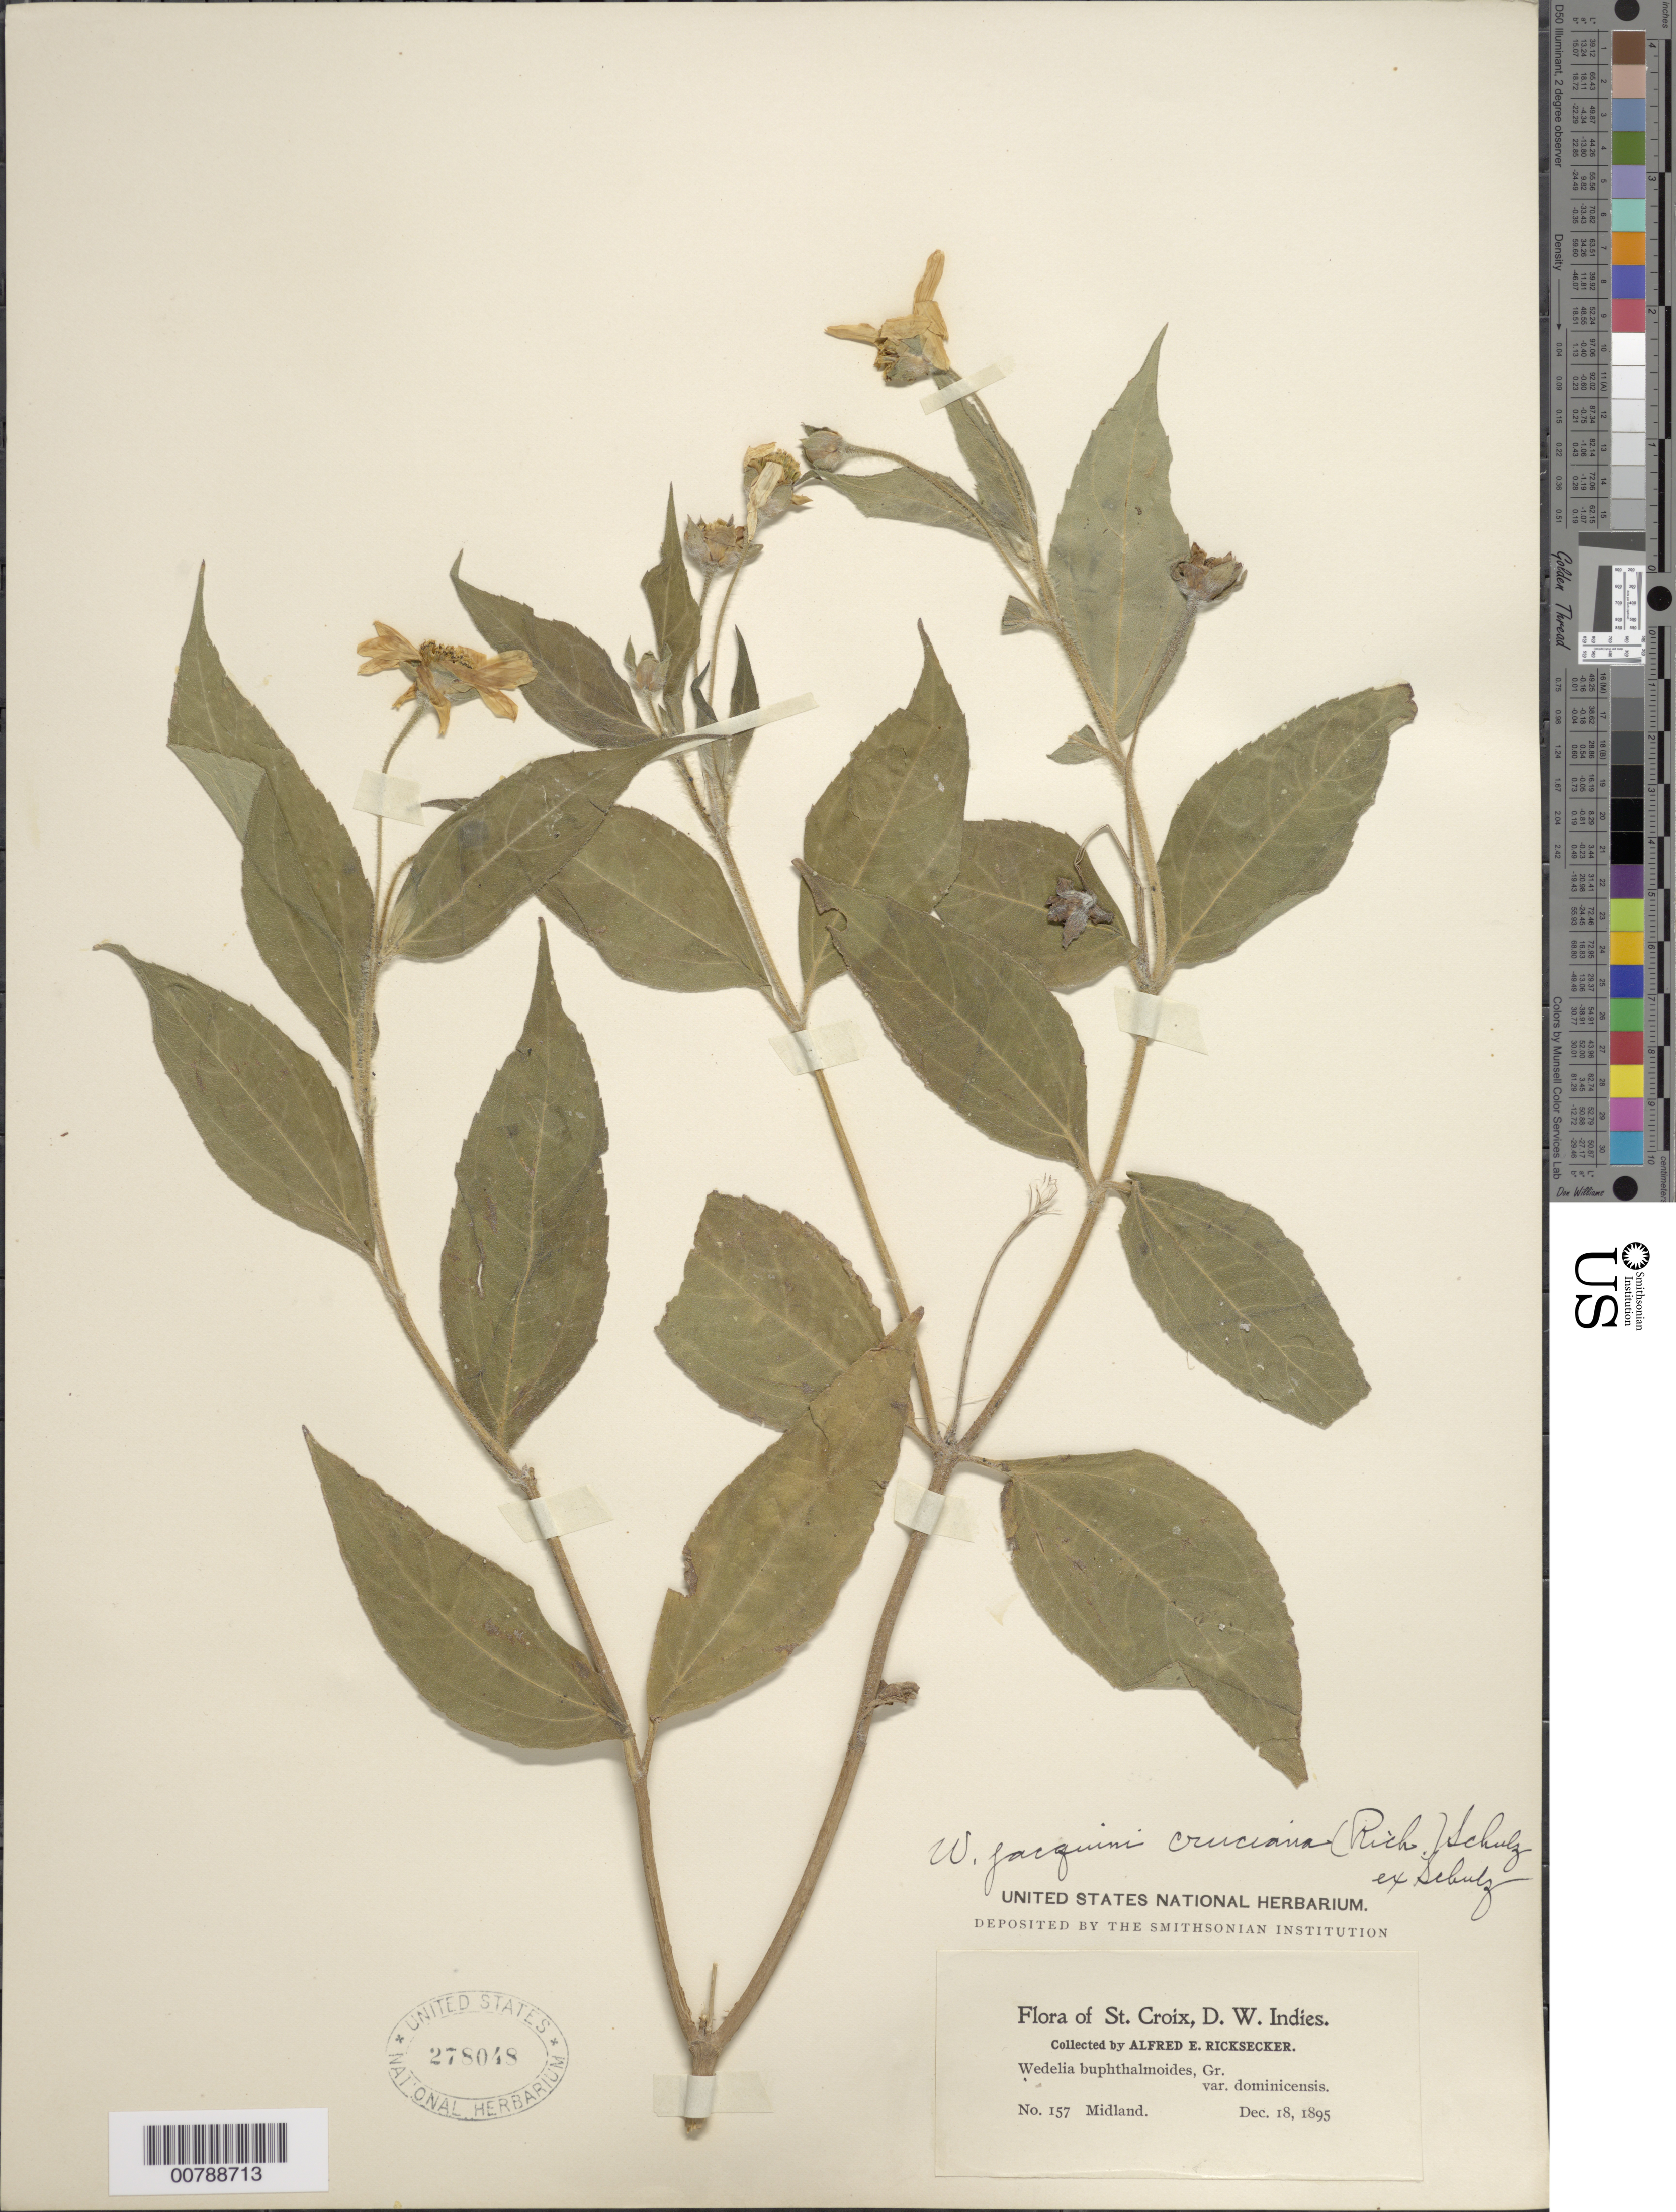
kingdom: Plantae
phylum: Tracheophyta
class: Magnoliopsida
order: Asterales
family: Asteraceae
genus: Wedelia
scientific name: Wedelia calycina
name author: Rich.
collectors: A. E. Ricksecker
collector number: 157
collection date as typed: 18 Dec 1895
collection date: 1895-12-18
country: U.S. Virgin Islands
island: St. Croix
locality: Midland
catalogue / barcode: US 278048